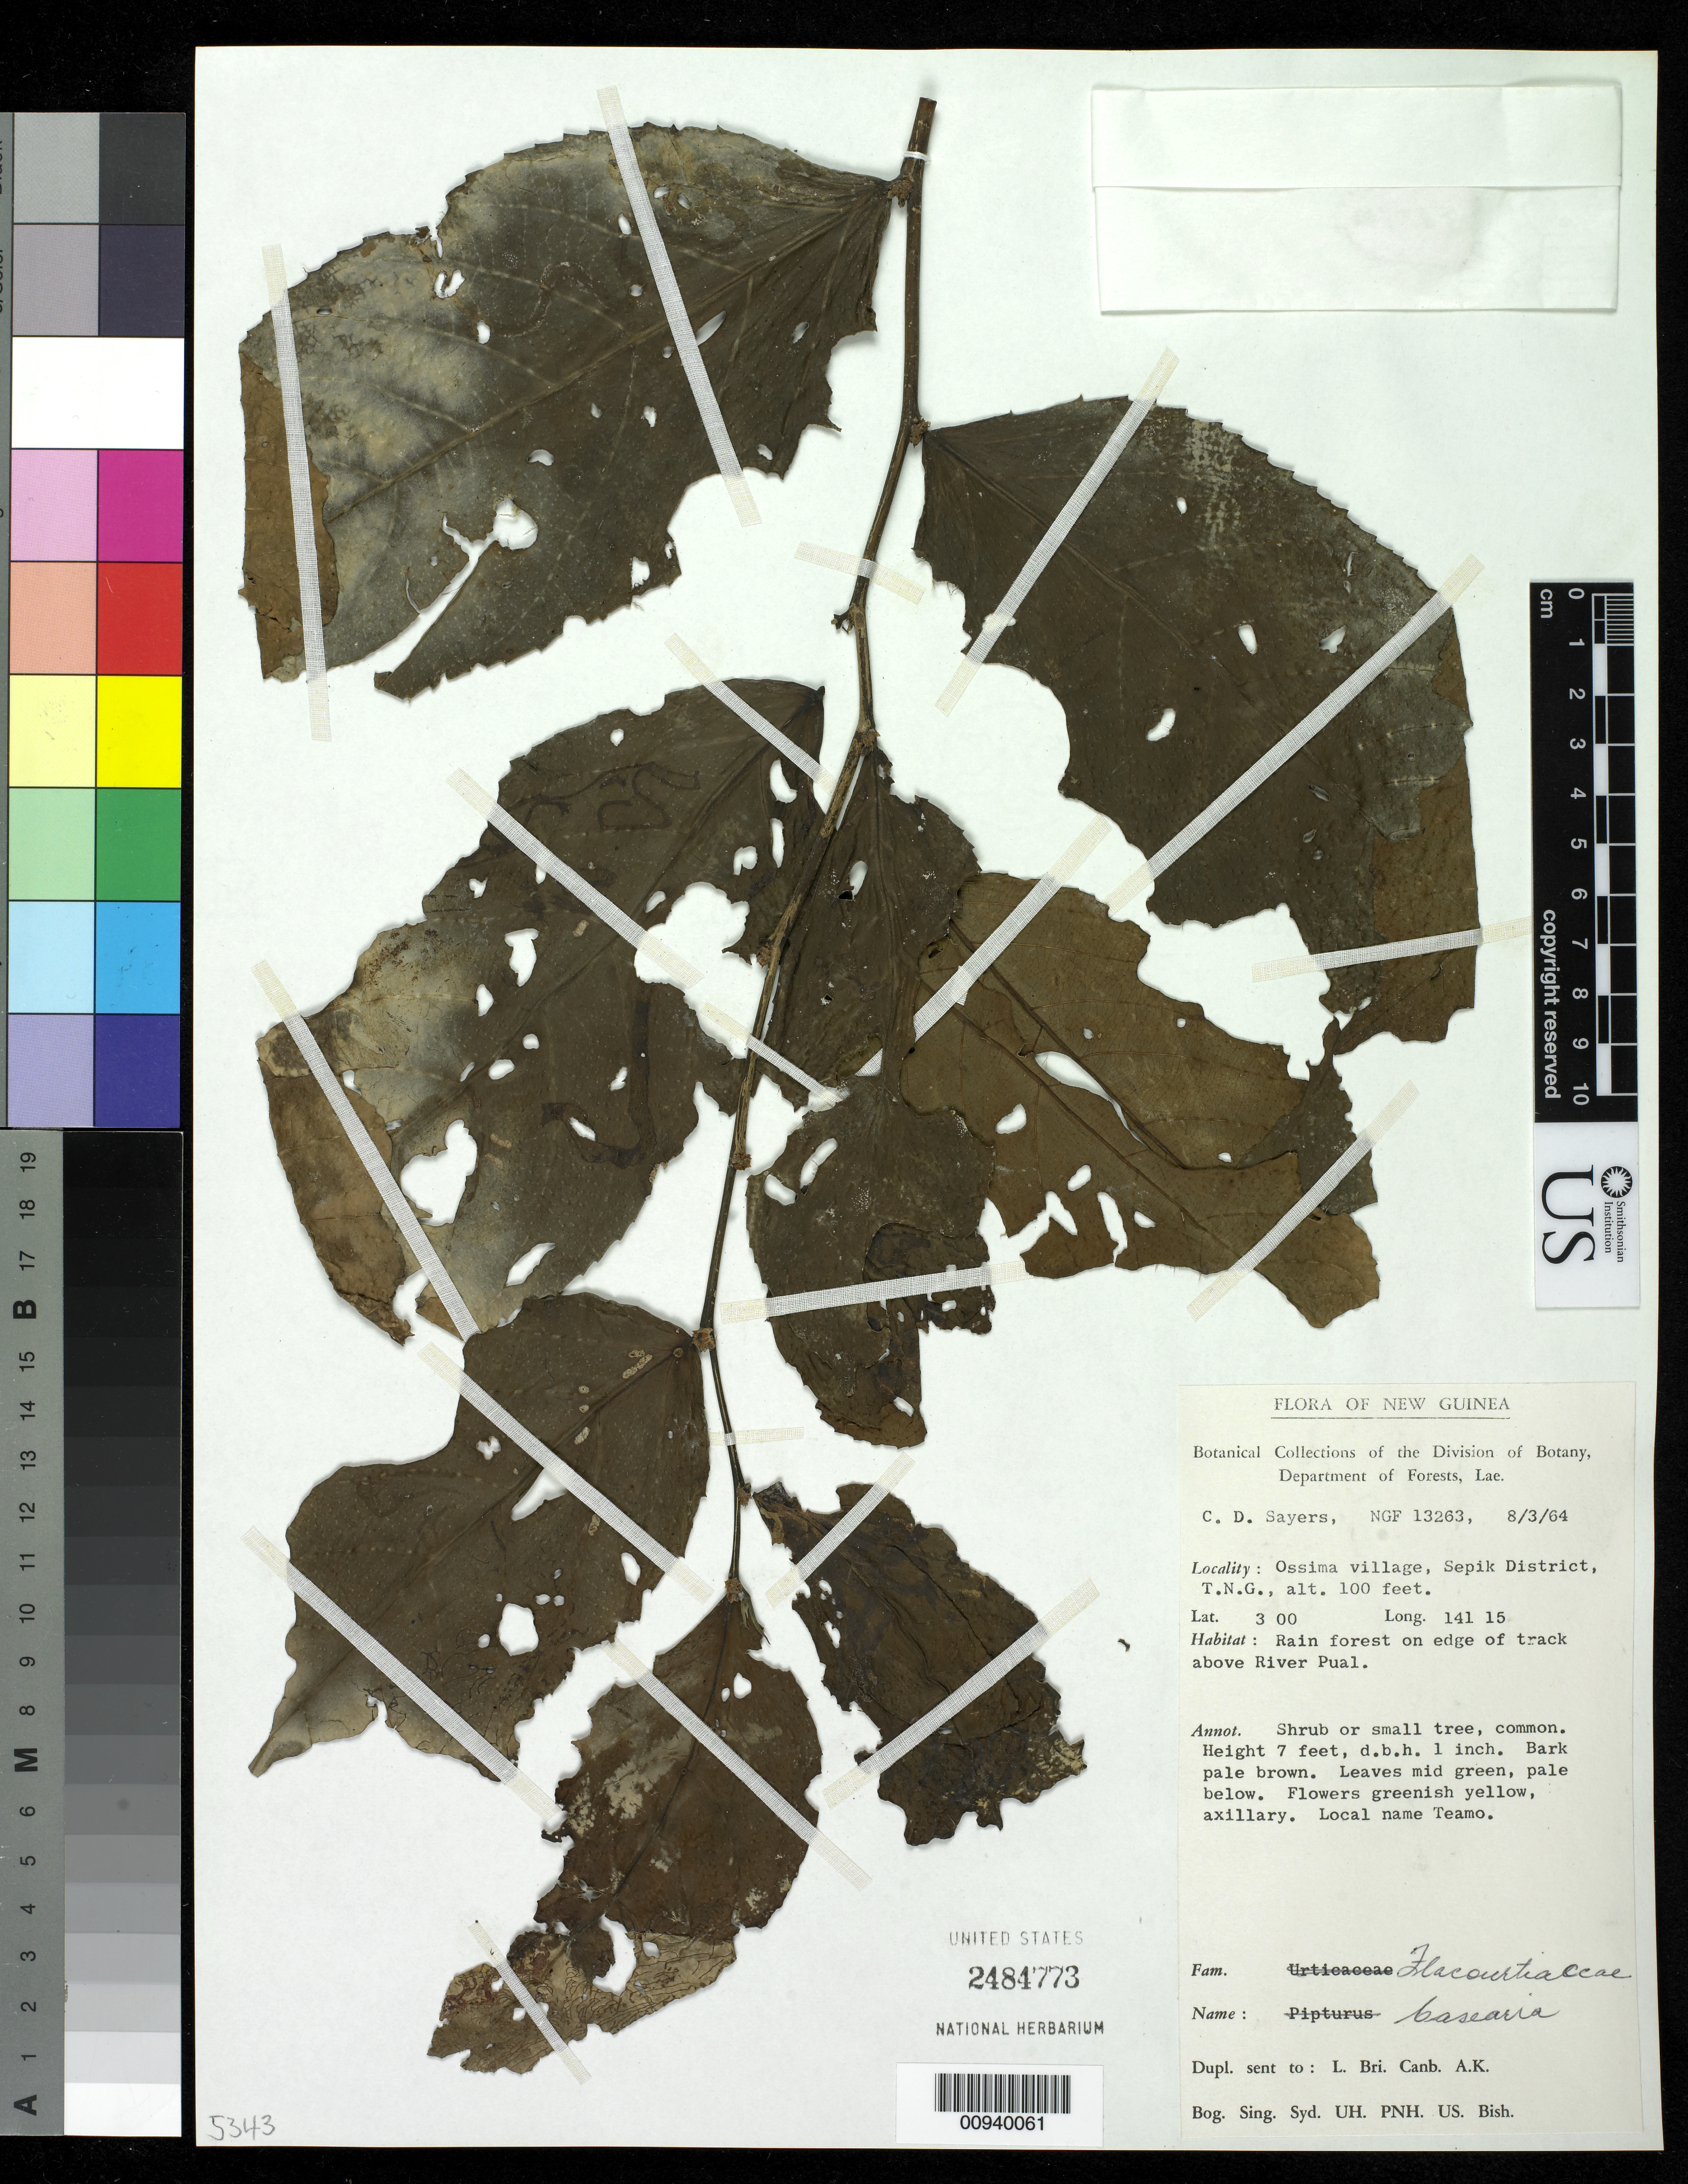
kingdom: Plantae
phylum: Tracheophyta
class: Magnoliopsida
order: Malpighiales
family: Salicaceae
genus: Casearia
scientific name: Casearia sp.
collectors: C. Sayers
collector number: NGF 13263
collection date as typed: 08 Mar 1964 or 03 Aug 1964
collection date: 1964-03-08 or 1964-08-03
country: Papua New Guinea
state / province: Sandaun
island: New Guinea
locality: Ossima Village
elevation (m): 30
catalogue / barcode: US 2484773